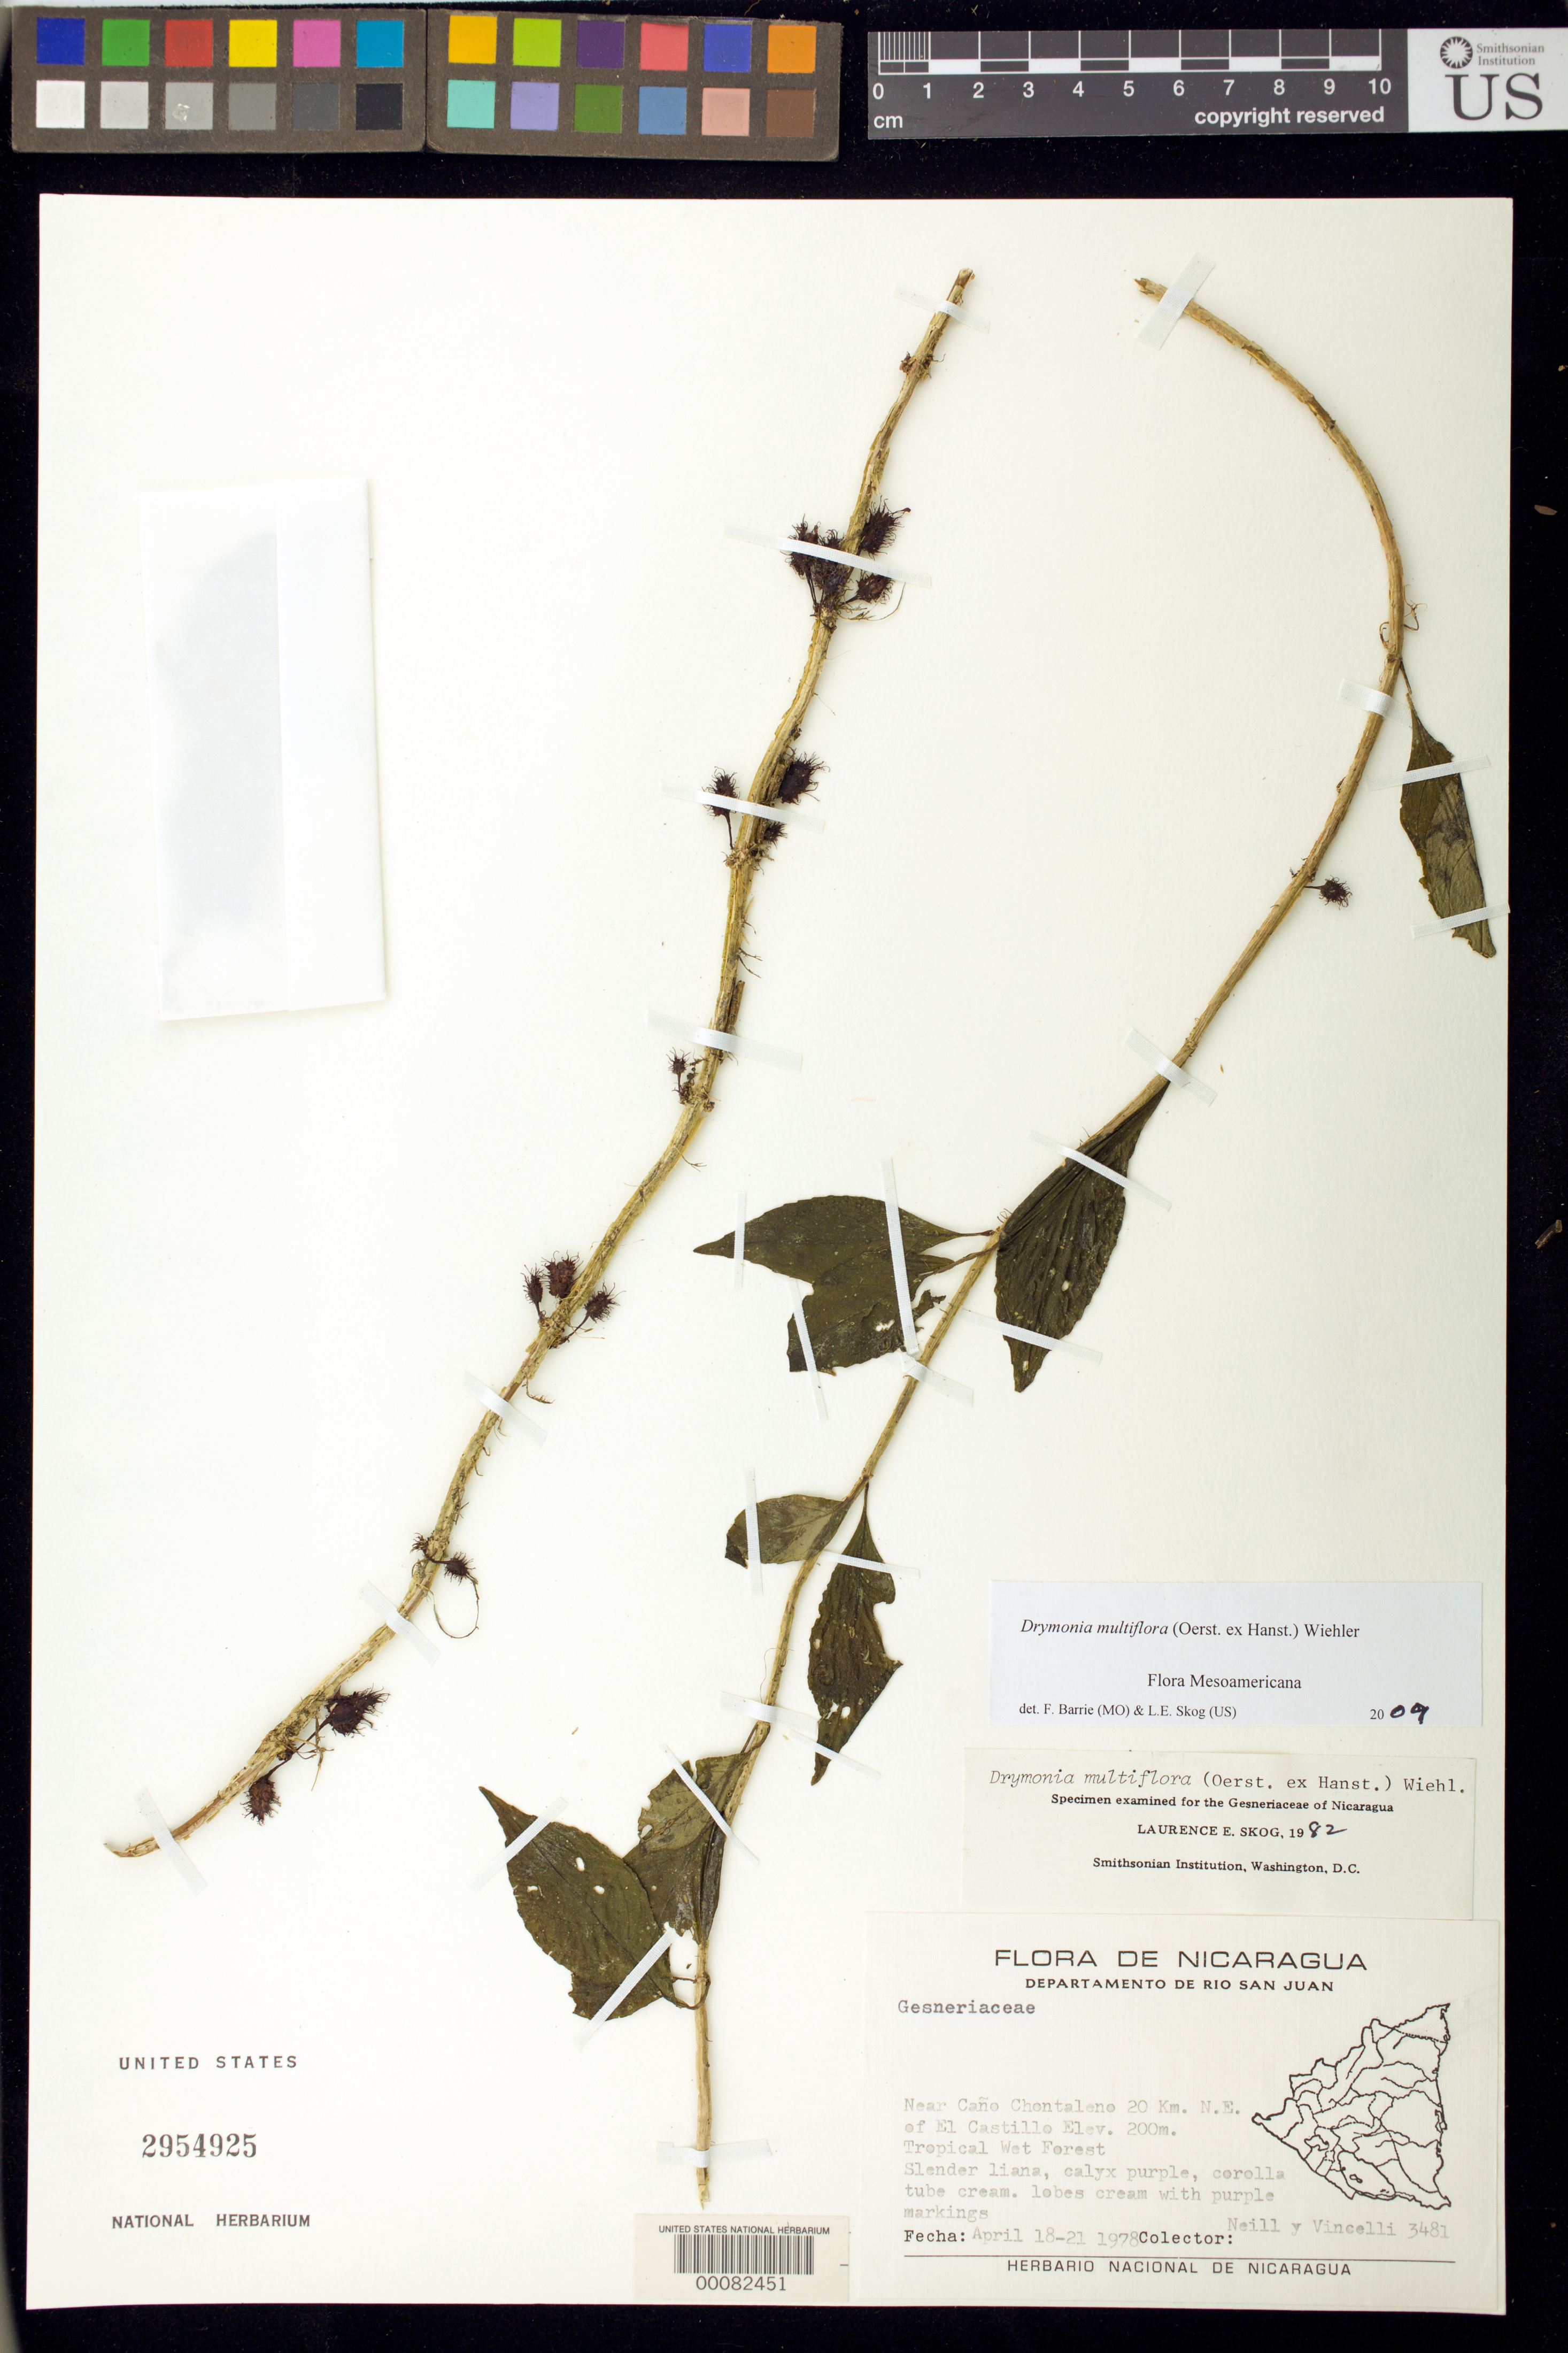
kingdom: Plantae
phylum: Tracheophyta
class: Magnoliopsida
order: Lamiales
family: Gesneriaceae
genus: Drymonia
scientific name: Drymonia multiflora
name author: (Oerst. ex Hanst.) Wiehler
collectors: D. A. Neill & -. Vincelli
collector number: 3481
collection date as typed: Apr 1978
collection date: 1978-04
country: Nicaragua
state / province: Rio San Juan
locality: Near Cano Chontaleno 20 km NE of El Castillo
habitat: Tropical wet forest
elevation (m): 200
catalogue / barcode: US 2954925